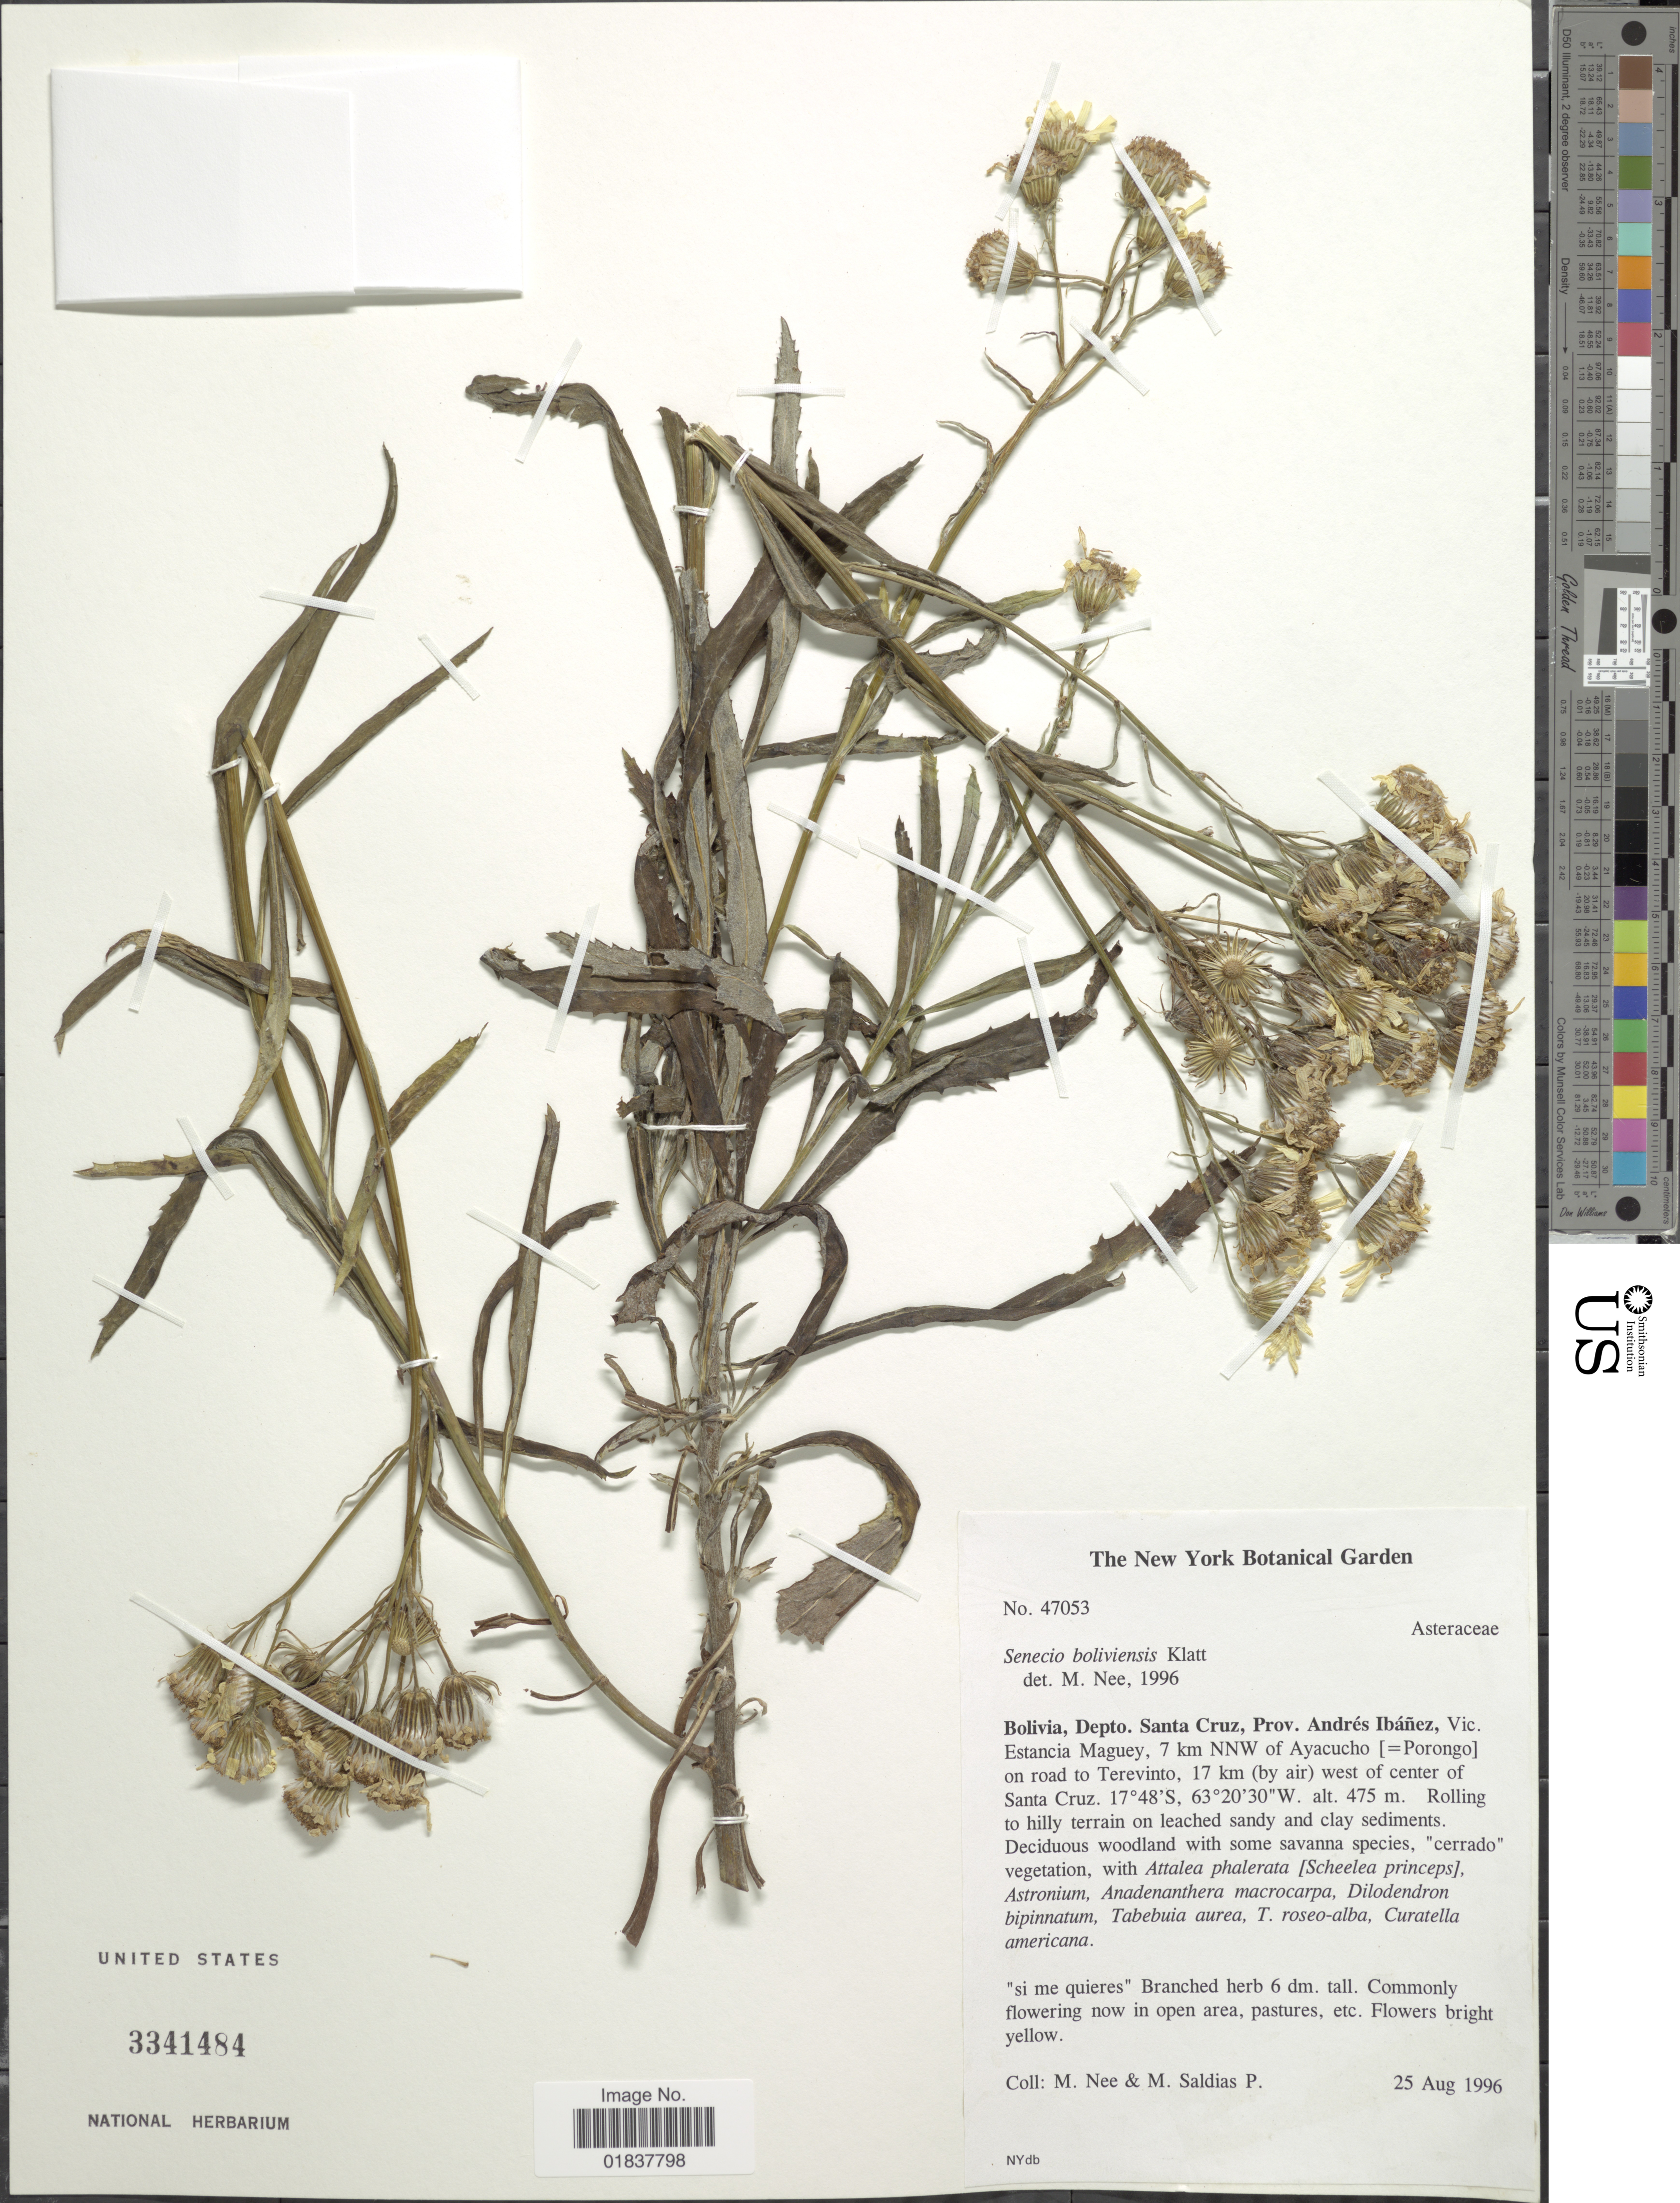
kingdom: Plantae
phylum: Tracheophyta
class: Magnoliopsida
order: Asterales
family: Asteraceae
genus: Senecio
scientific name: Senecio grisebachii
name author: Baker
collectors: M. Nee & M. Saldias P.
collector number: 47053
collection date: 1996-08-25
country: Bolivia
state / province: Santa Cruz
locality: Prov. Andres Ibanez, Vic. Estancia Maguey, 7 km NNW of Ayacucho (=Porongo) on road to Terevinto, 17 km (by air) west of center of Santa Cruz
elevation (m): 475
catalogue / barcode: US 3341484